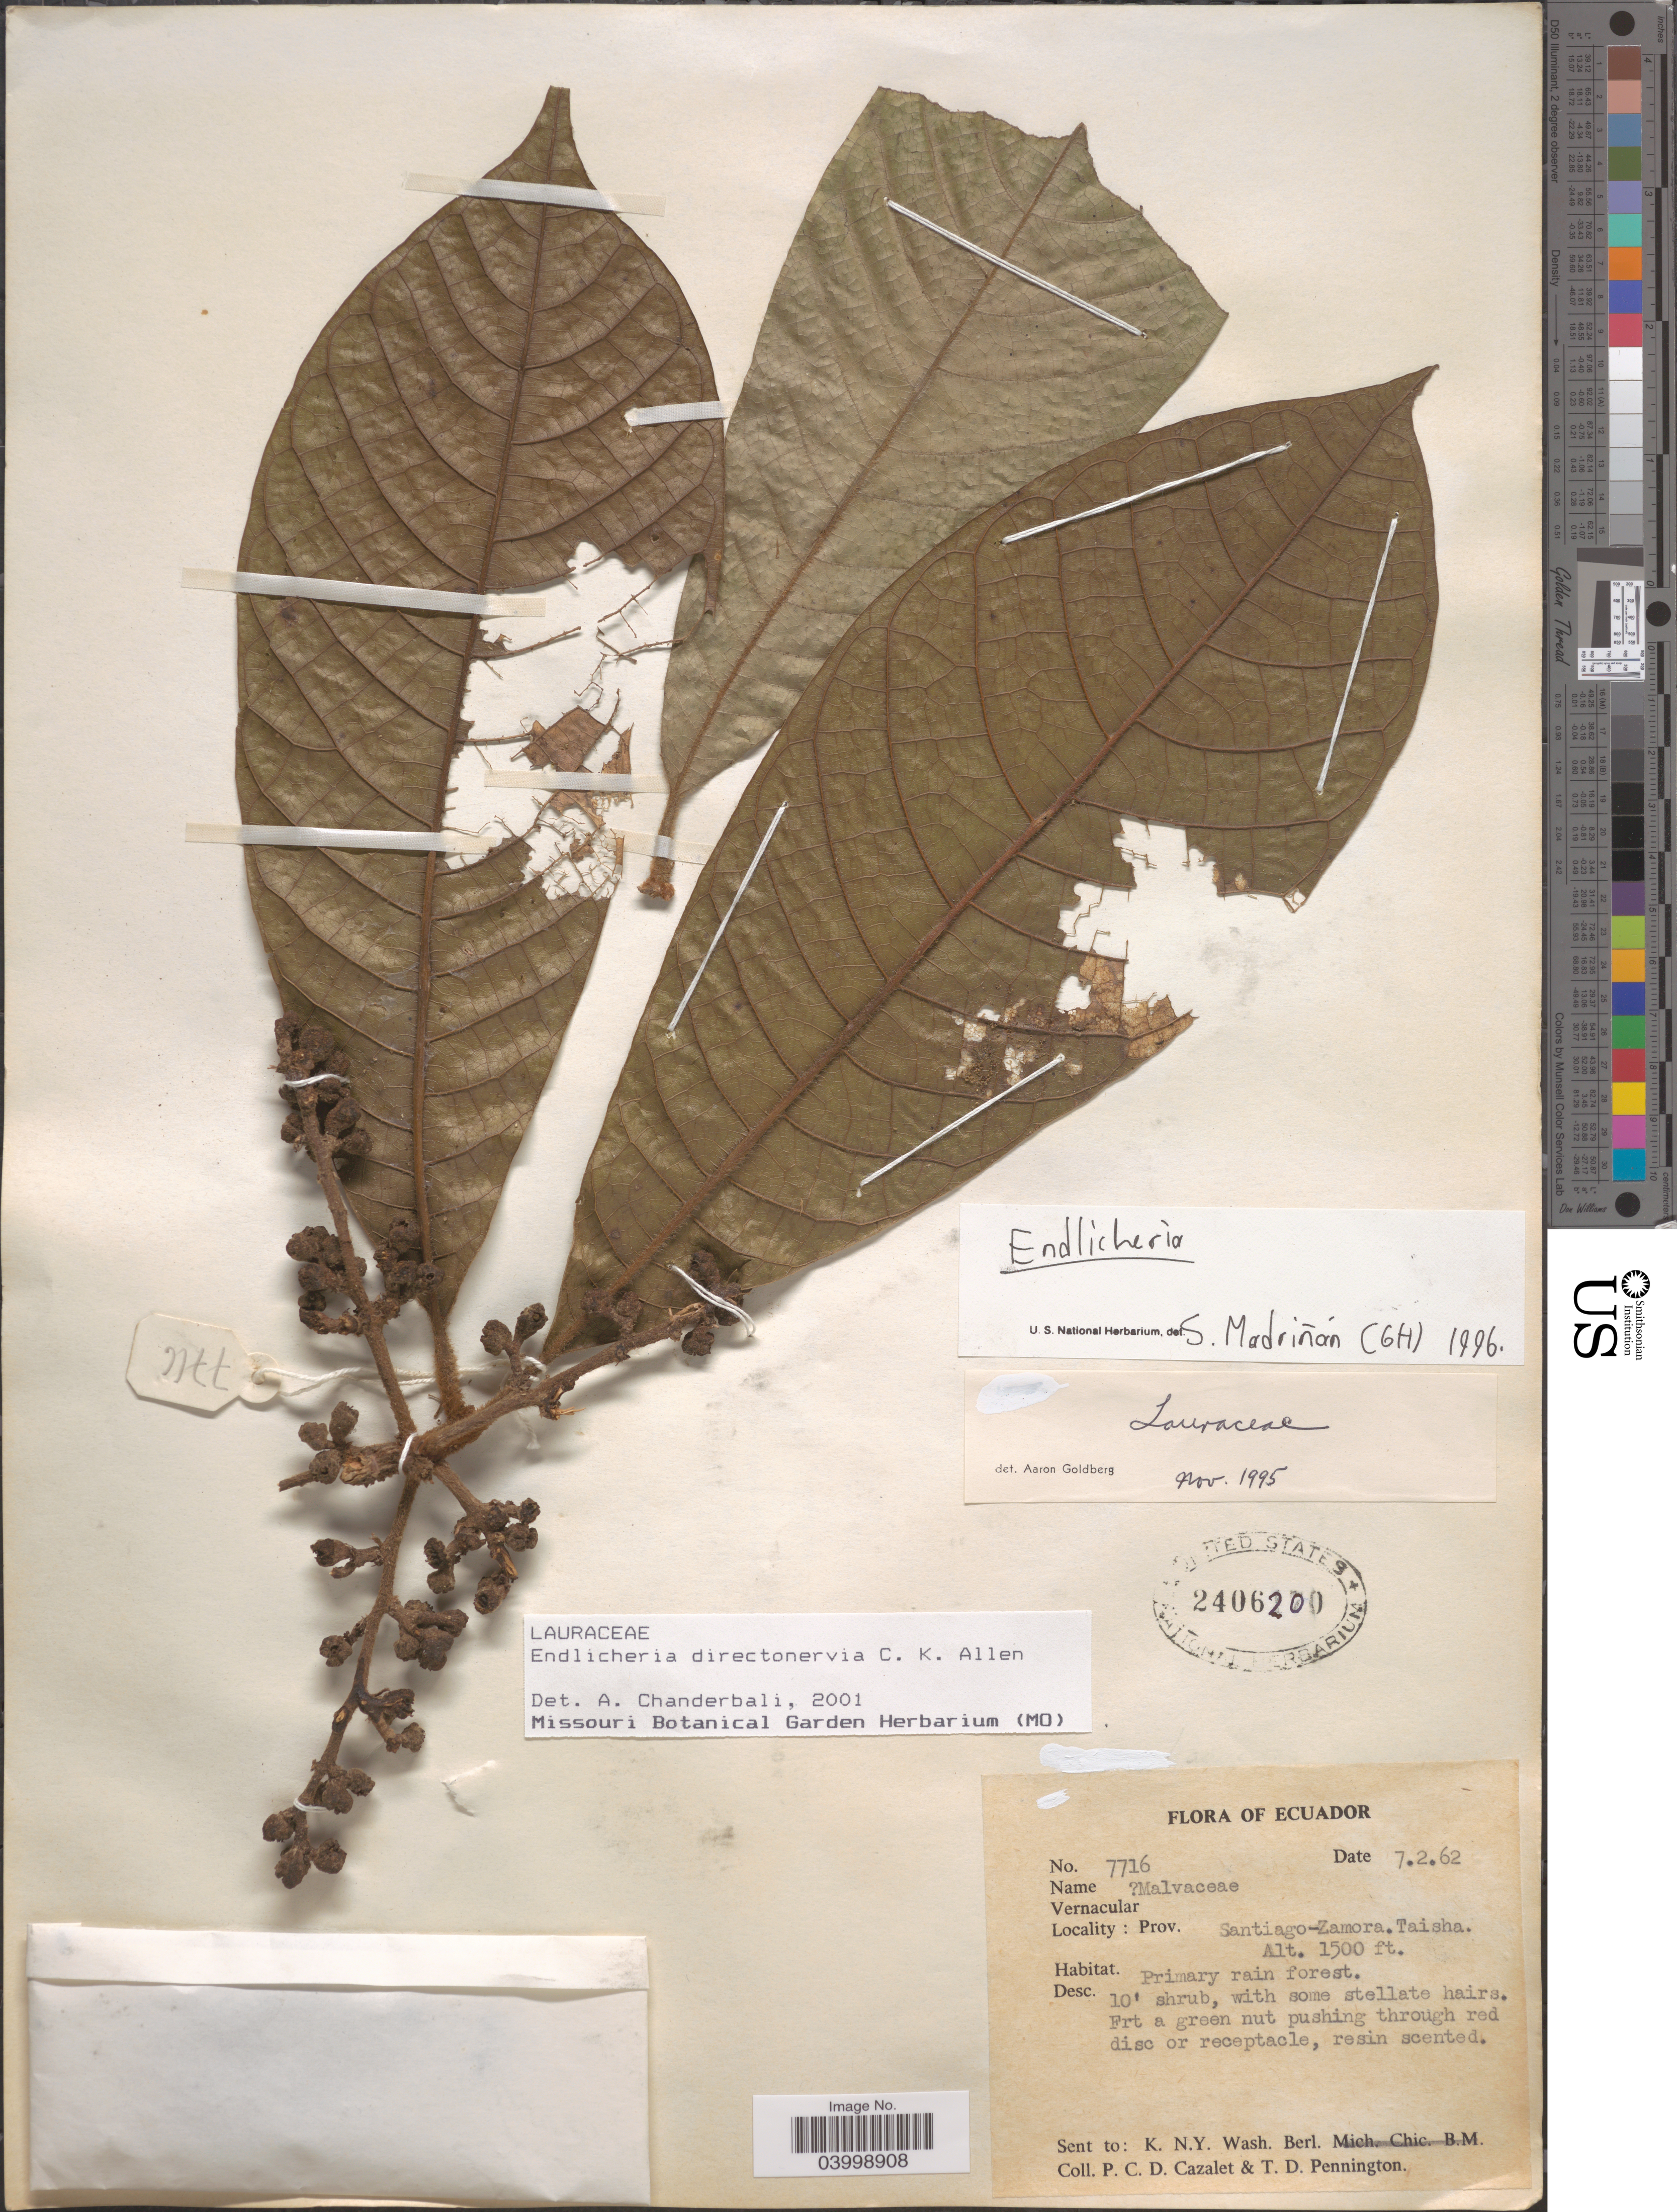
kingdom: Plantae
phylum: Tracheophyta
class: Magnoliopsida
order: Laurales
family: Lauraceae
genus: Endlicheria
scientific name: Endlicheria directonervia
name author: C.K. Allen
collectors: P. C. D. Cazalet & T. D. Pennington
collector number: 7716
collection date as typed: Transcribed d/m/y: 7/2/62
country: Ecuador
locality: Prov. Santiago-Zamora. Taisha.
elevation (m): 457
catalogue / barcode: US 2406200